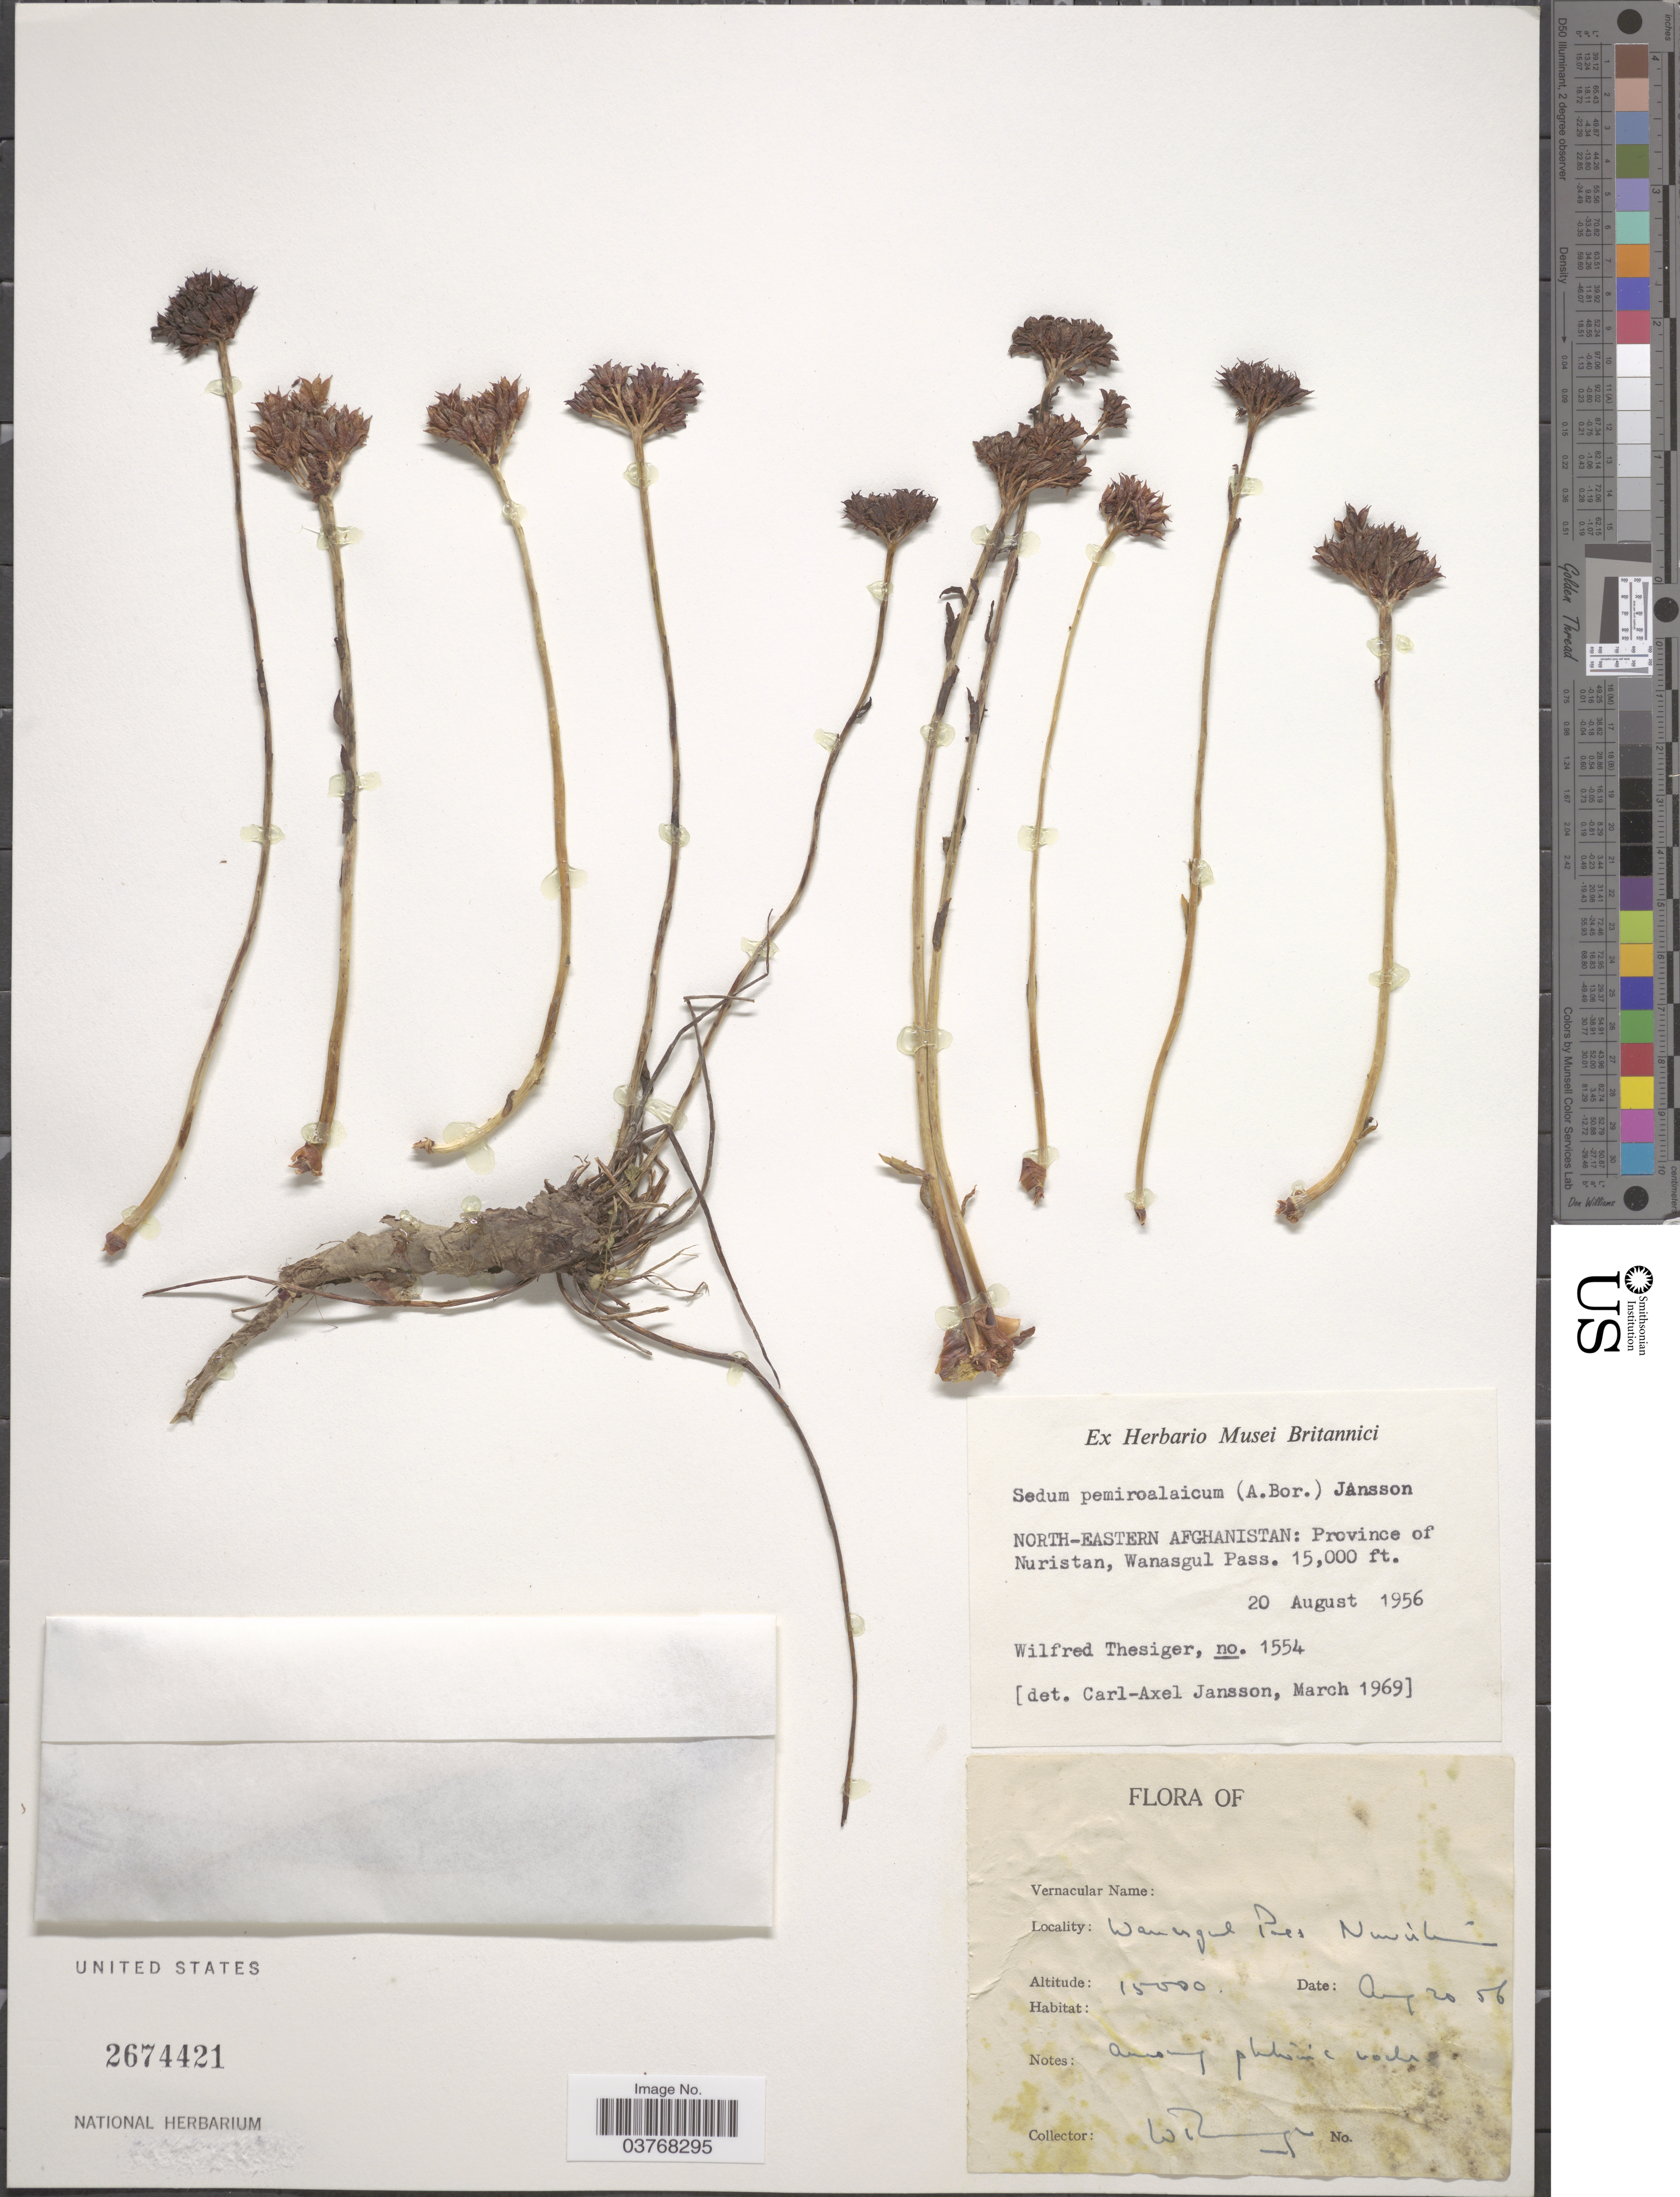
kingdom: Plantae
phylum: Tracheophyta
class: Magnoliopsida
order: Saxifragales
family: Crassulaceae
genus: Sedum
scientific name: Sedum pamiroalaicum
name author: (Boriss.) C.-A. Jansson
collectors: W. Thesiger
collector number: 1554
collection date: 1956-08-20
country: Afghanistan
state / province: Nurestan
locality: North-eastern Afghanistan: Province of Nuristan, Wanasgul Pass.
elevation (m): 4572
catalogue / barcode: US 2674421